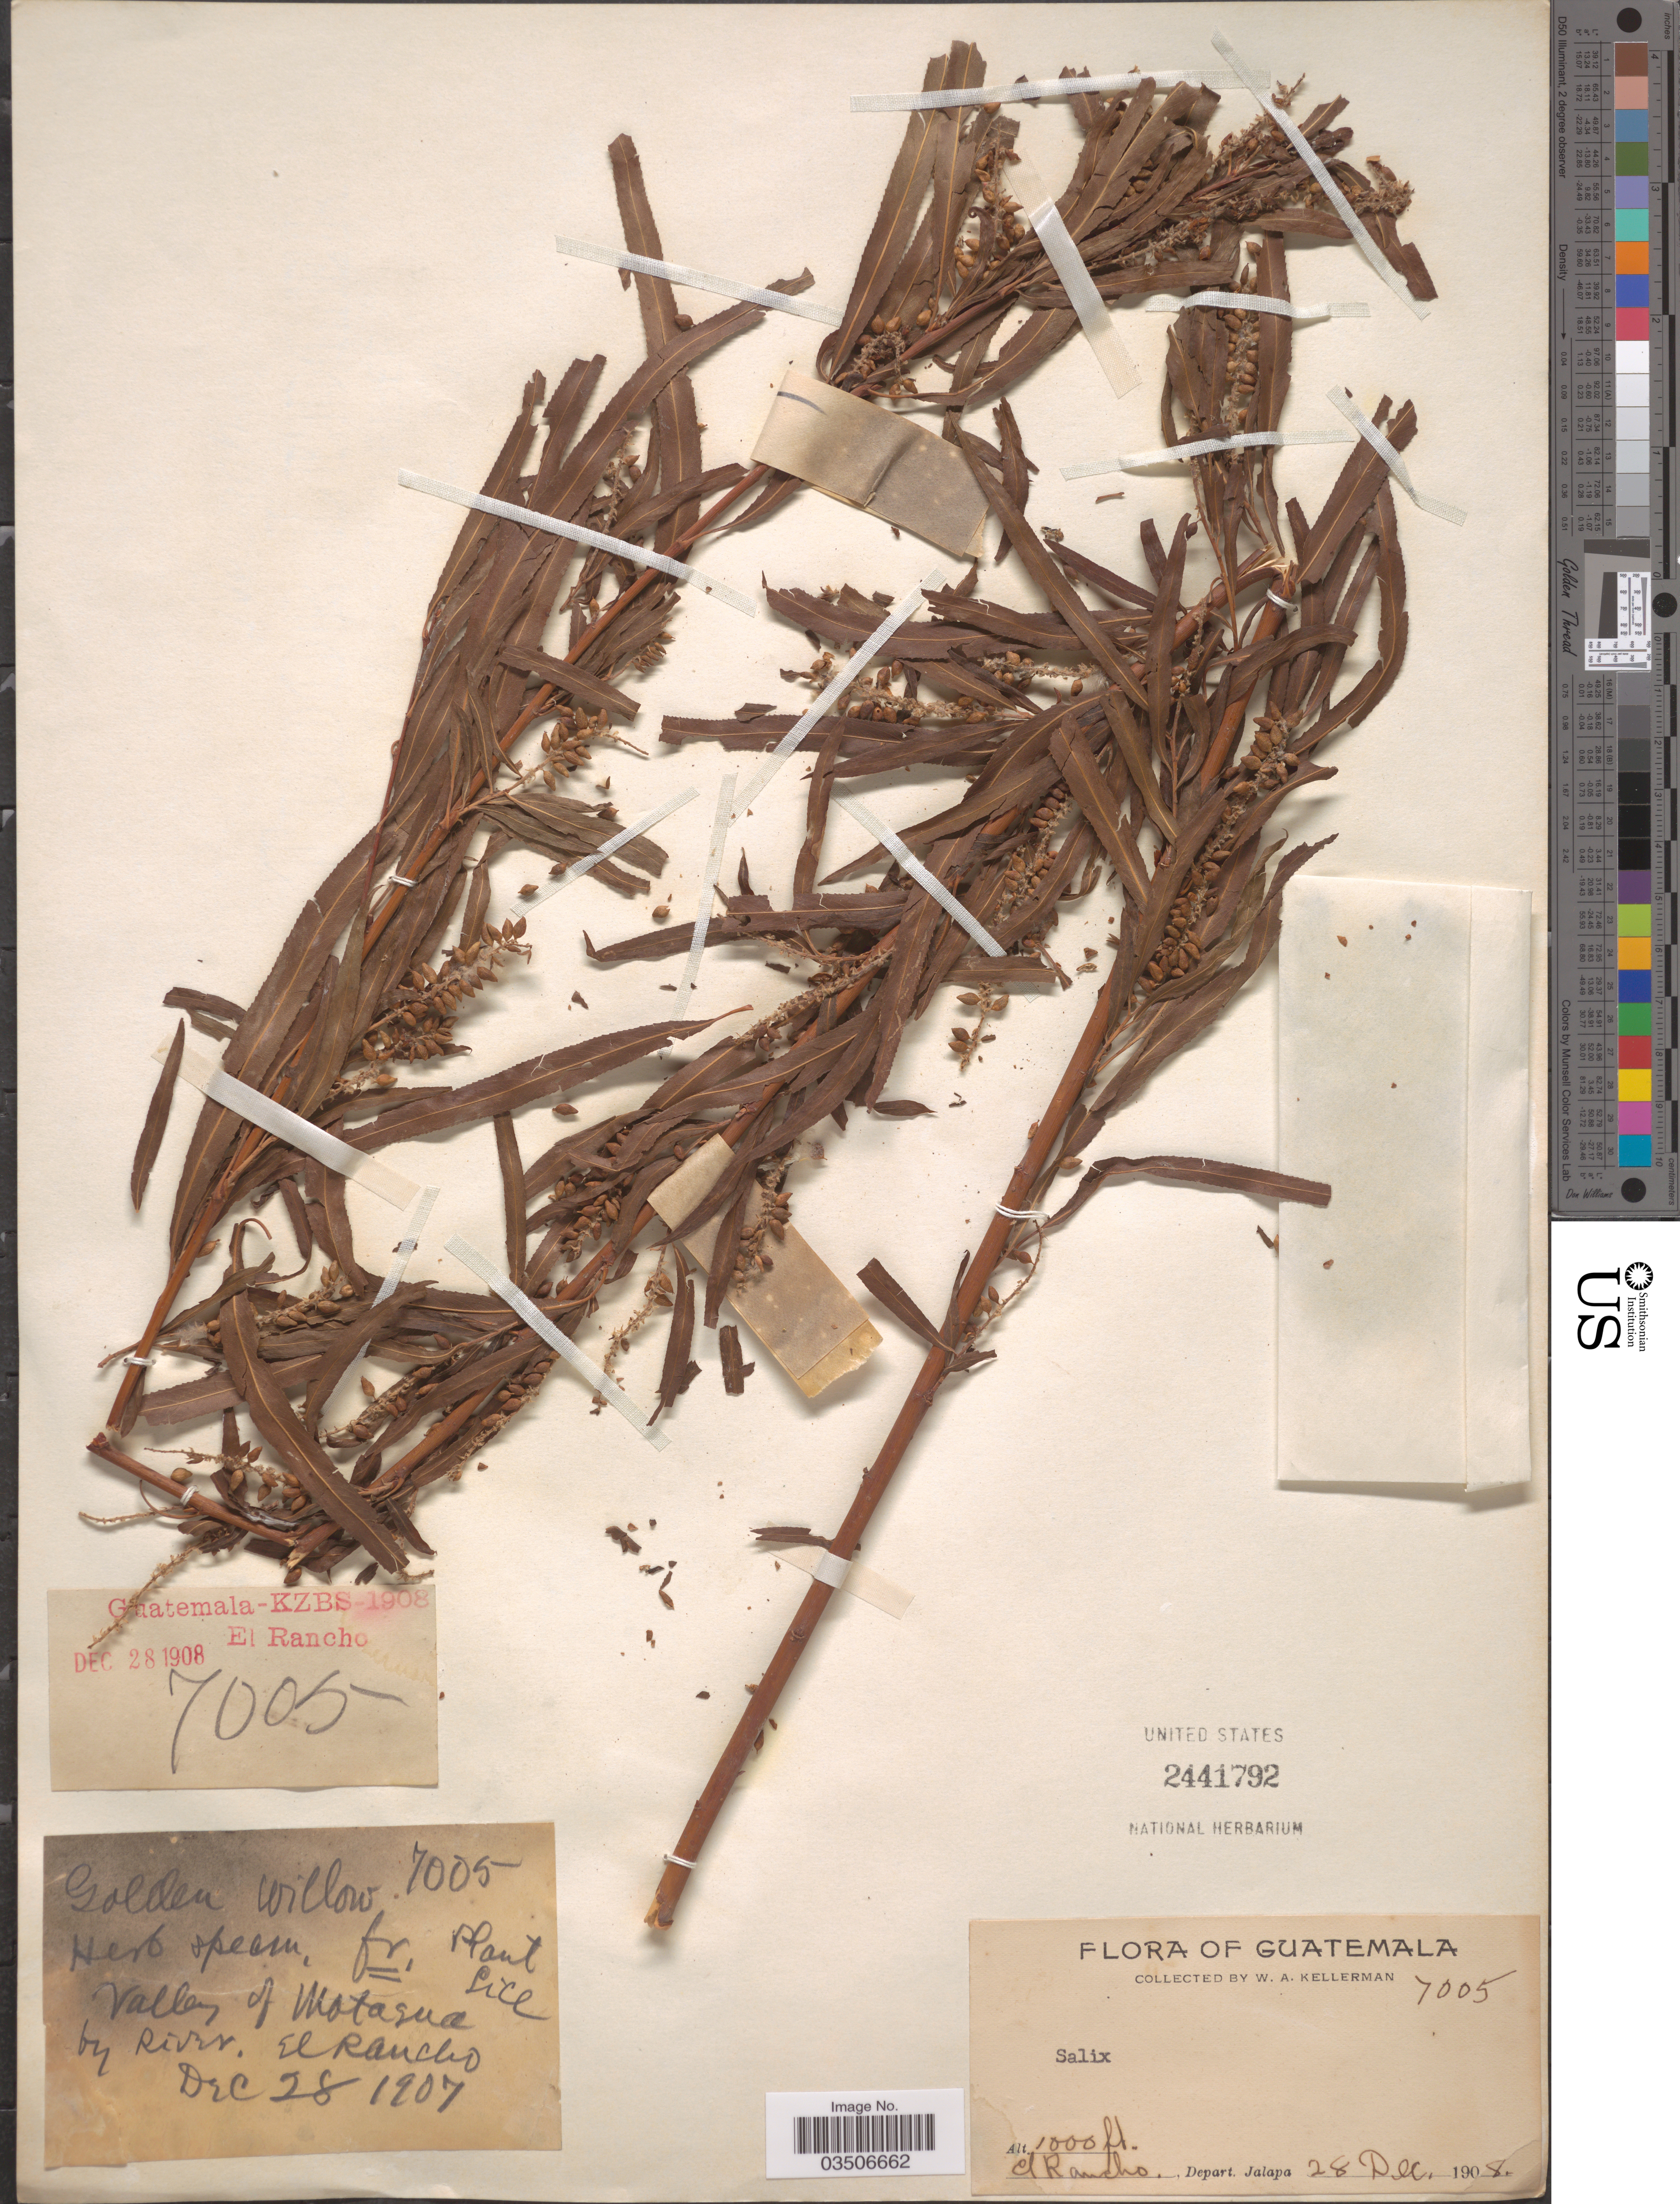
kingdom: Plantae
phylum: Tracheophyta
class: Magnoliopsida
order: Malpighiales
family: Salicaceae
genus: Salix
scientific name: Salix cordata x S. sericea Marshall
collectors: W. Kellerman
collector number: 7005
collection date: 1908-12-28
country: Guatemala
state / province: Jalapa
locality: KZBS. El Rancho. Valley of Motagua by River. Depart. Jalapa.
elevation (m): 305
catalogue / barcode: US 2441792